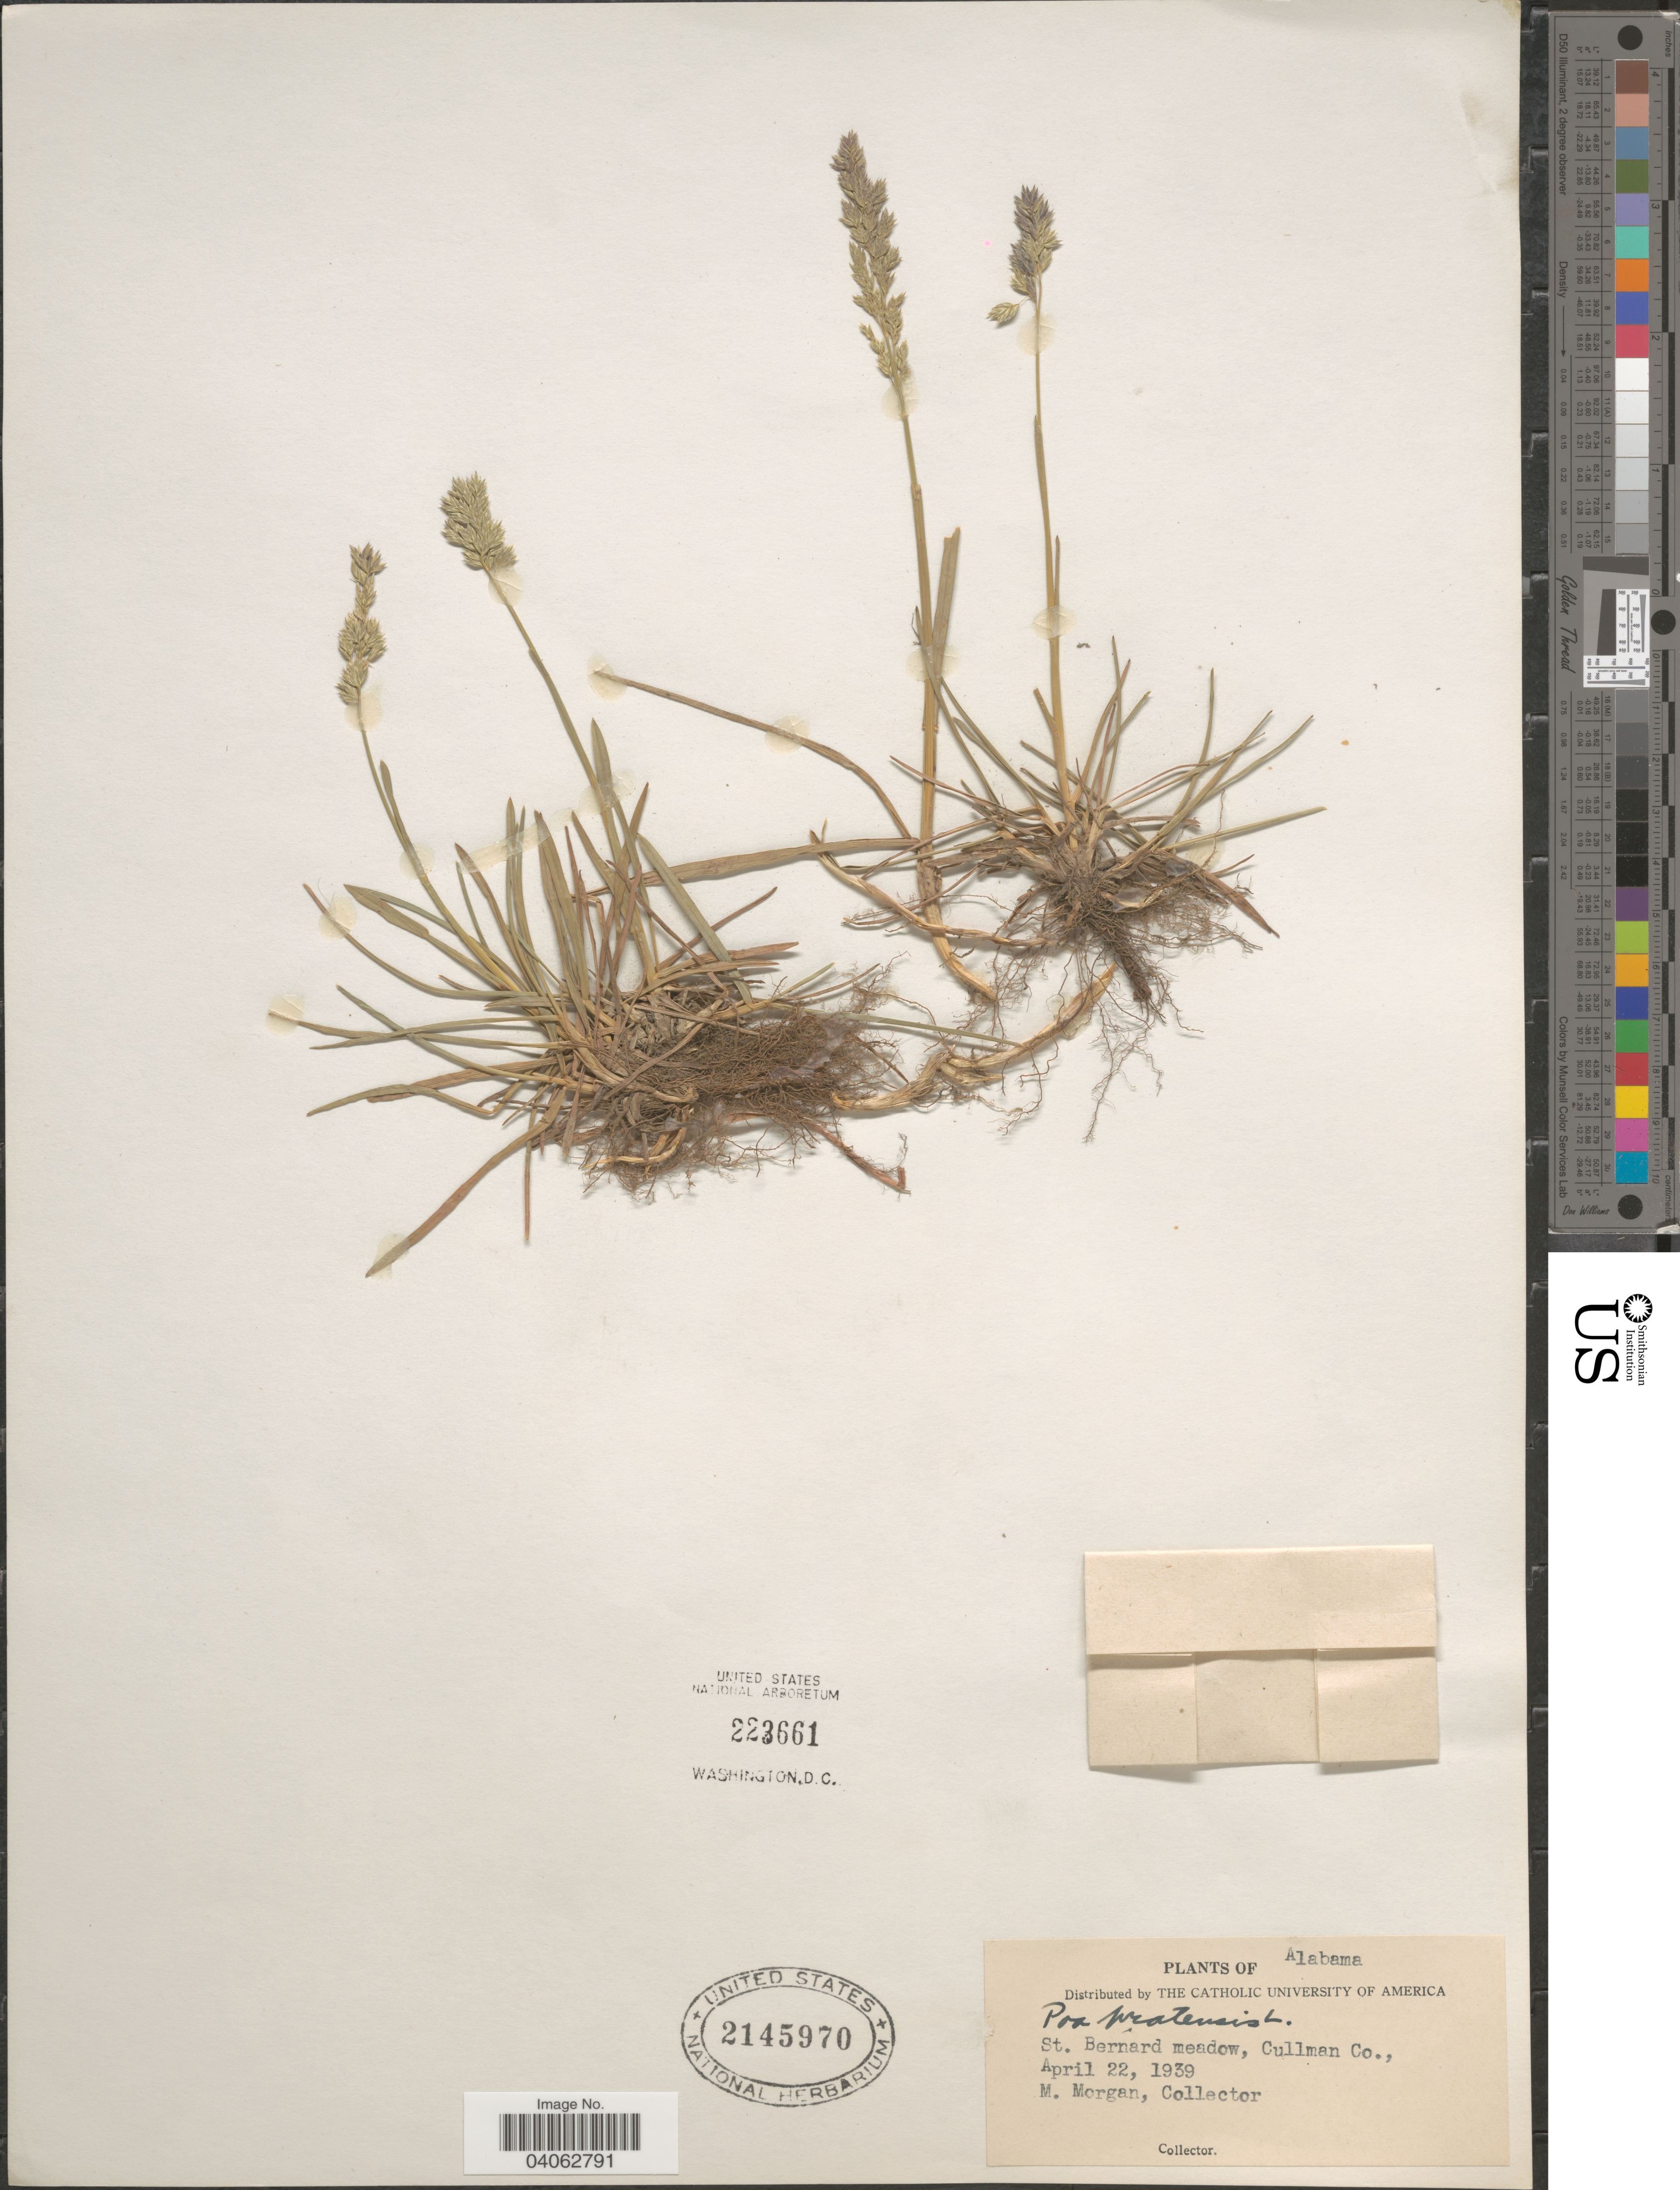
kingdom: Plantae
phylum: Tracheophyta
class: Liliopsida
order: Poales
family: Poaceae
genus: Poa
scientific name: Poa pratensis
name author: L.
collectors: M. Morgan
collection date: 1939-04-22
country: United States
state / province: Alabama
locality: St. Bernard meadow, Cullman Co.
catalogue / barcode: US 2145970